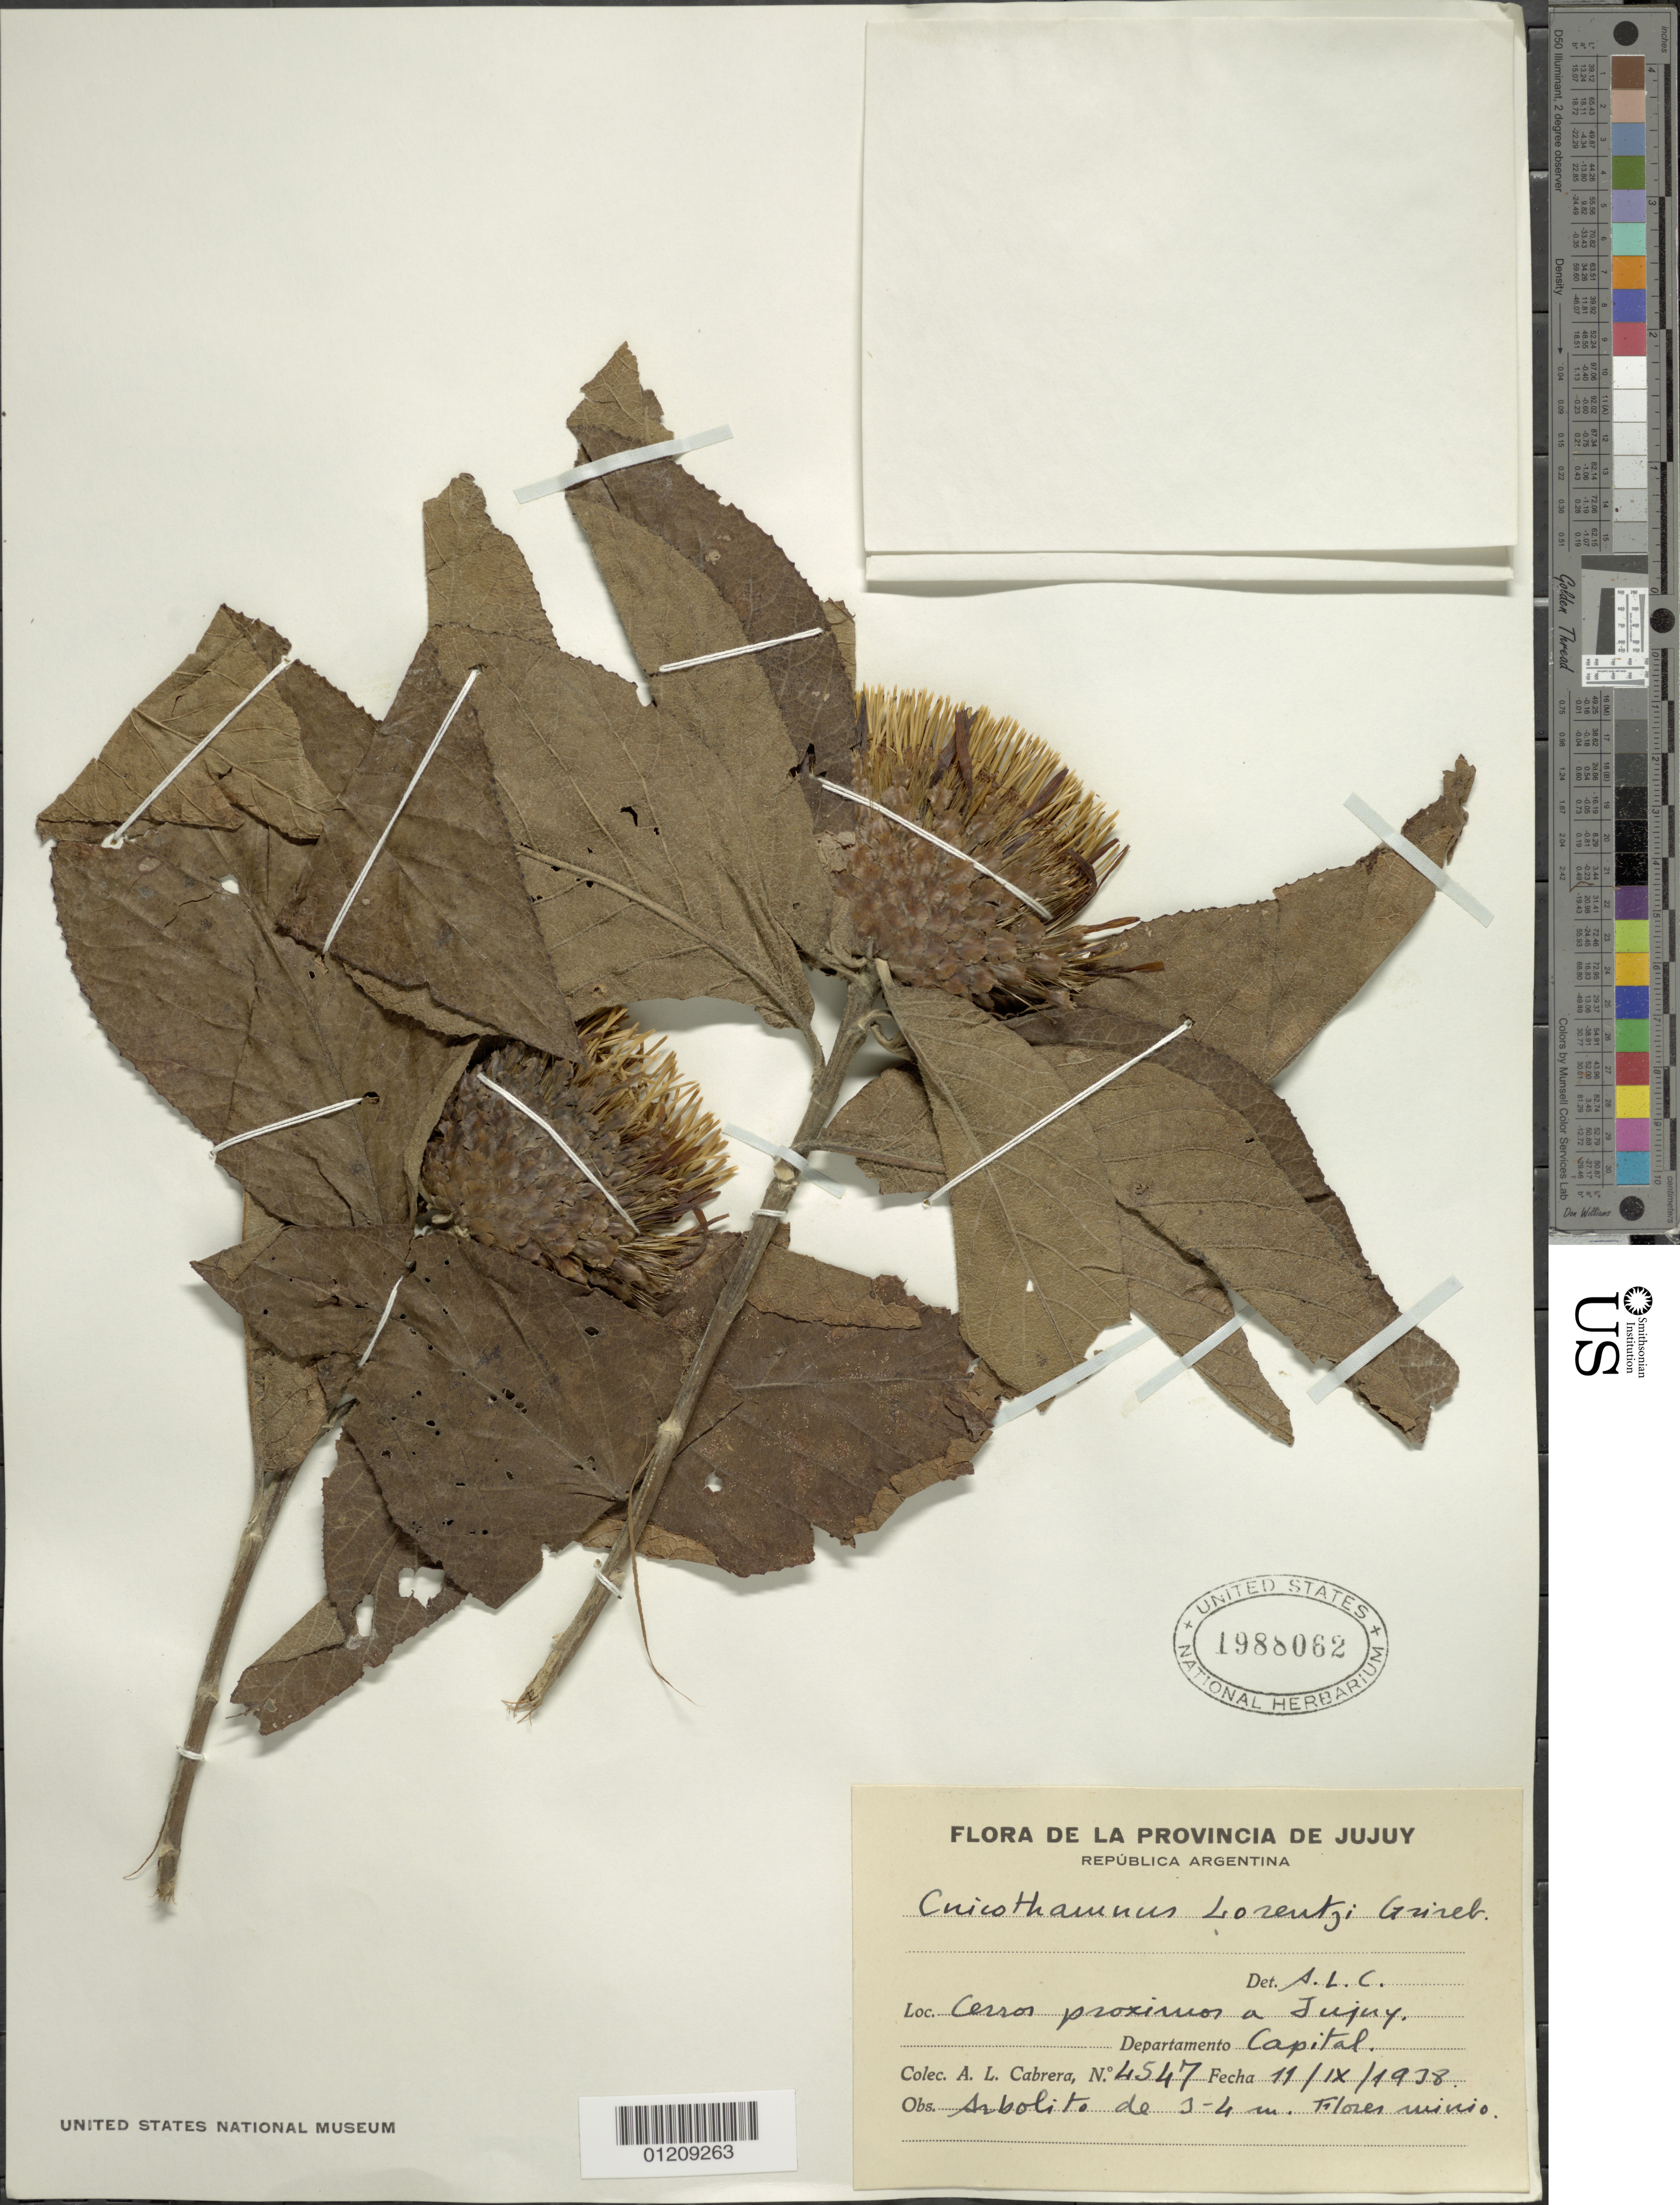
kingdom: Plantae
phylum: Tracheophyta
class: Magnoliopsida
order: Asterales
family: Asteraceae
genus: Cnicothamnus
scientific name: Cnicothamnus lorentzii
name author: Griseb.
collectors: A. L. Cabrera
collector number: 4547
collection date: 1938-09-11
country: Argentina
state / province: Tucumán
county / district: Capital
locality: Cerros prox. a Jujuy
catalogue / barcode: US 1988062